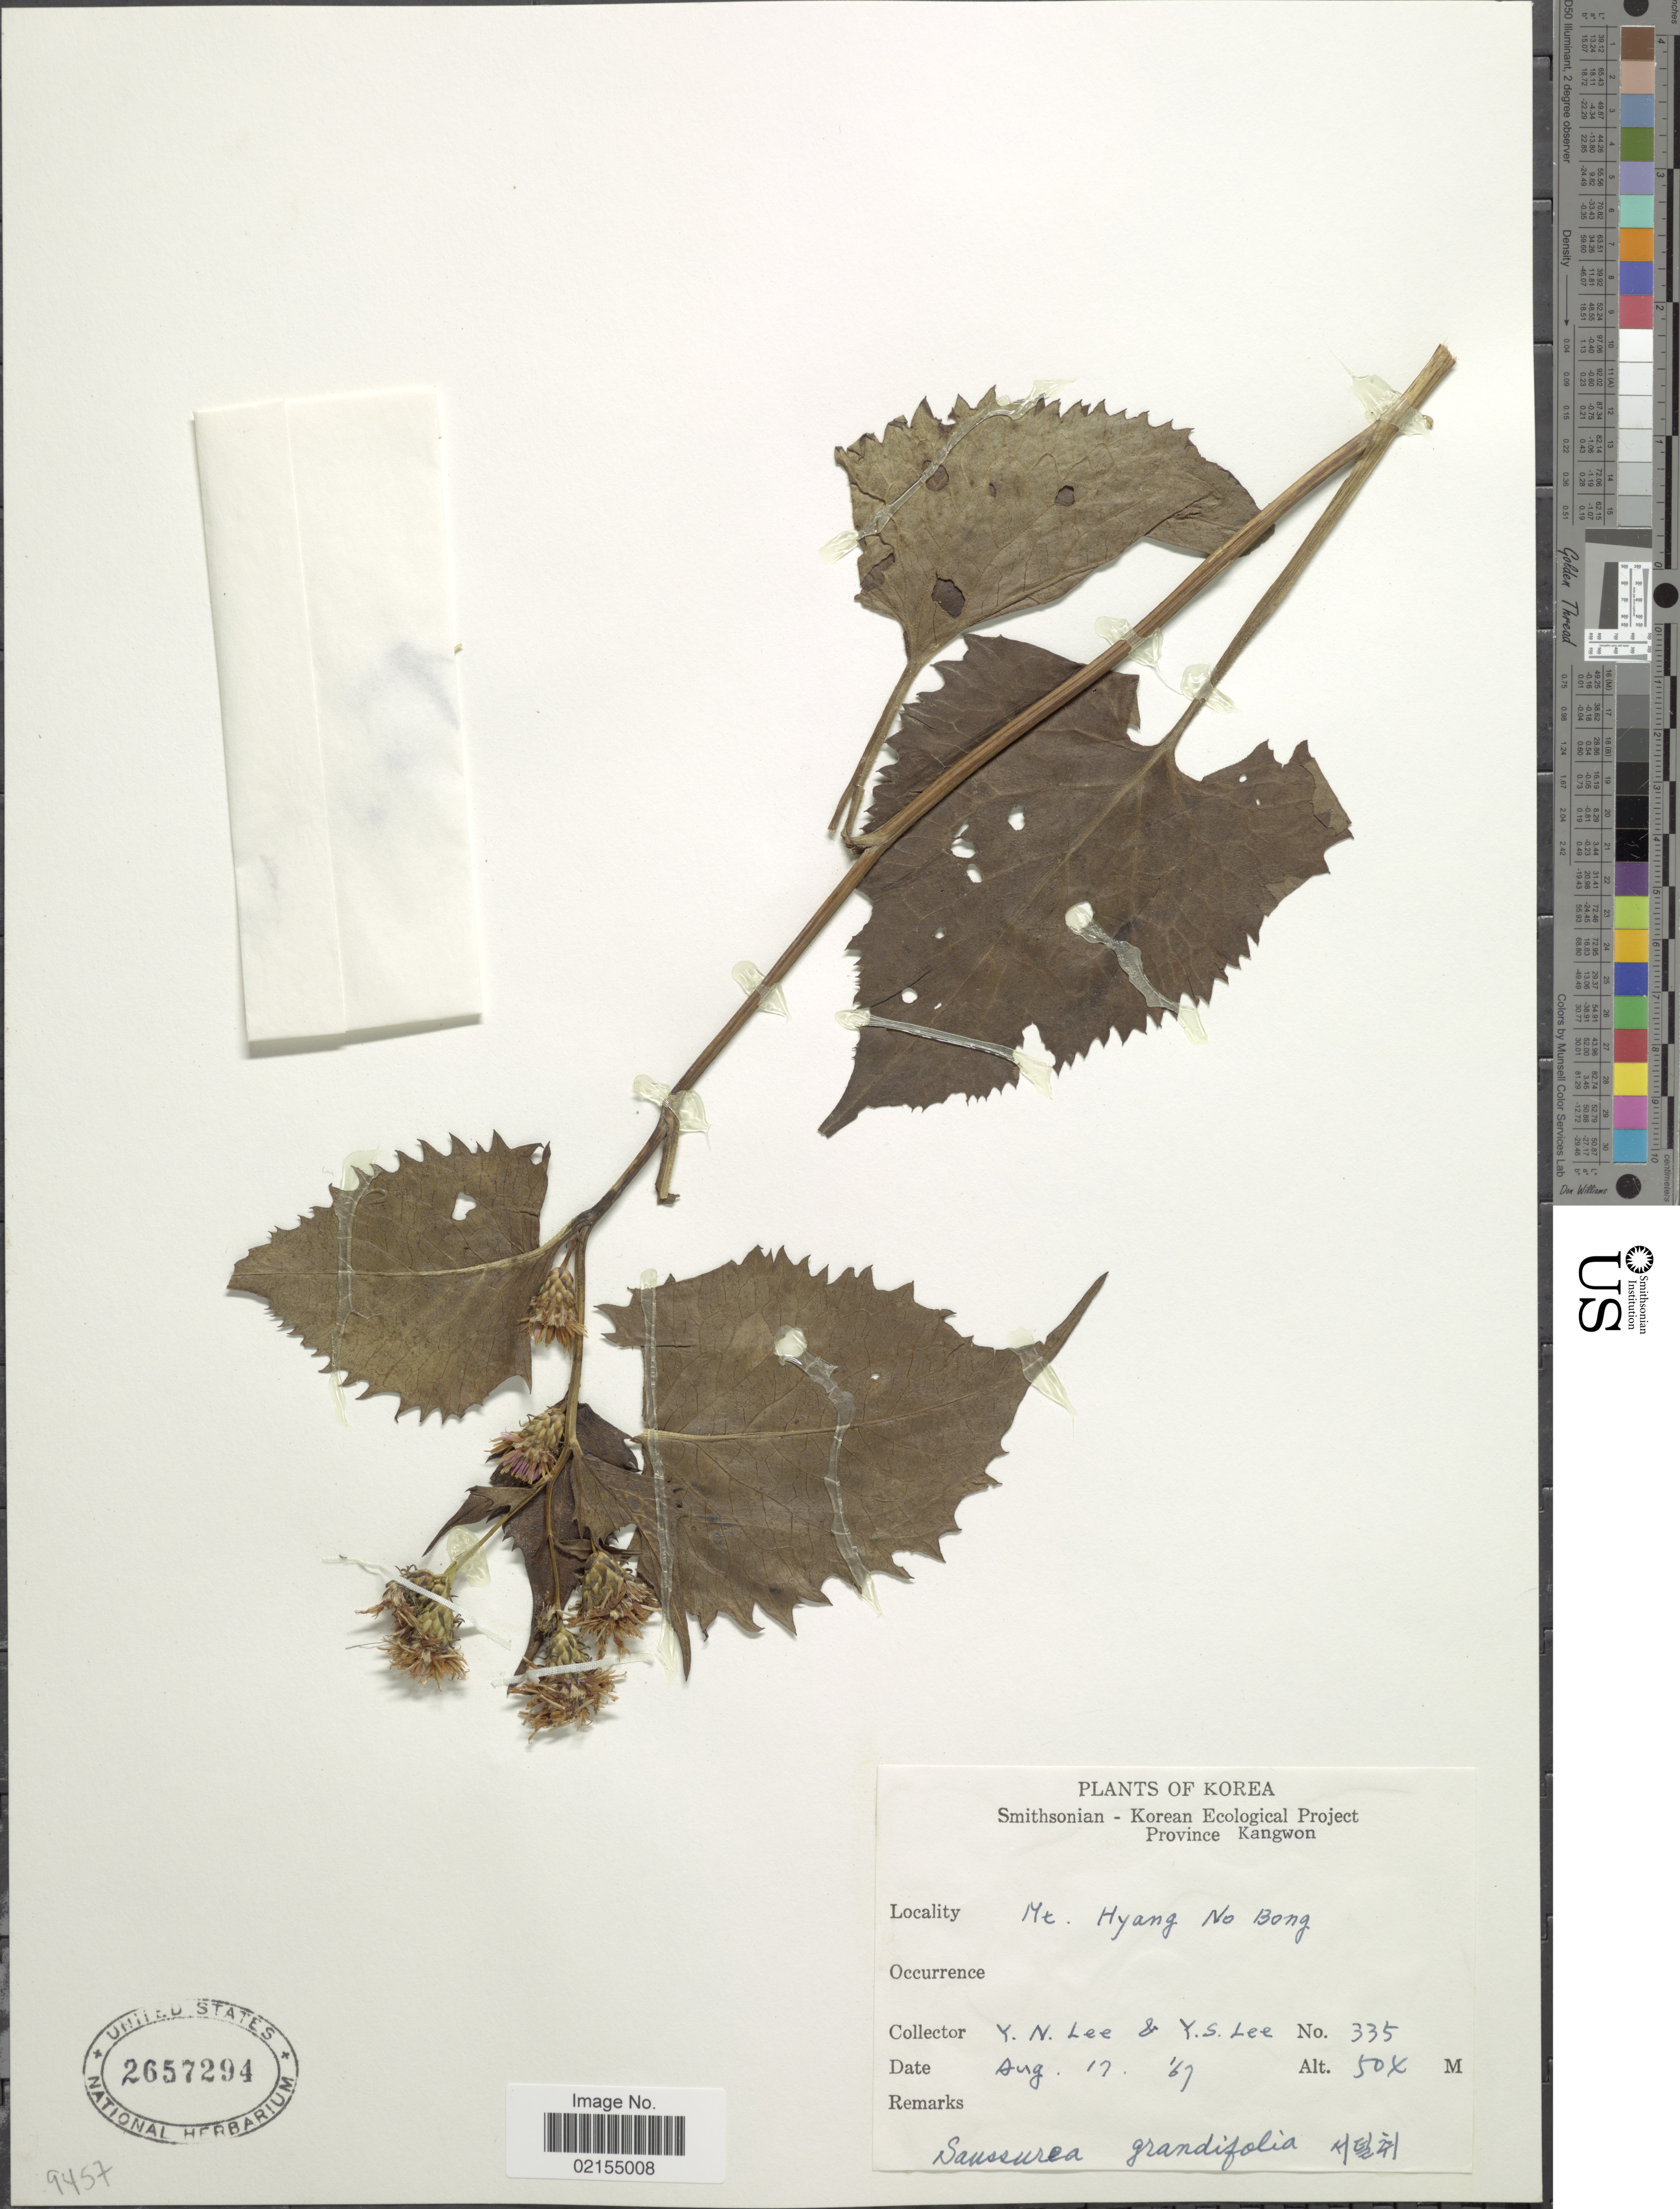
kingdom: Plantae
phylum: Tracheophyta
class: Magnoliopsida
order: Asterales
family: Asteraceae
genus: Saussurea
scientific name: Saussurea grandifolia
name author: Maxim.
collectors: Y. N. Lee & Y. S. Lee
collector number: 335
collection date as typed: Transcribed d/m/y: 17/8/67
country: North Korea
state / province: Kangwon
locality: Province Kangwon, Mt. Hyang No Bong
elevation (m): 504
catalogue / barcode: US 2657294